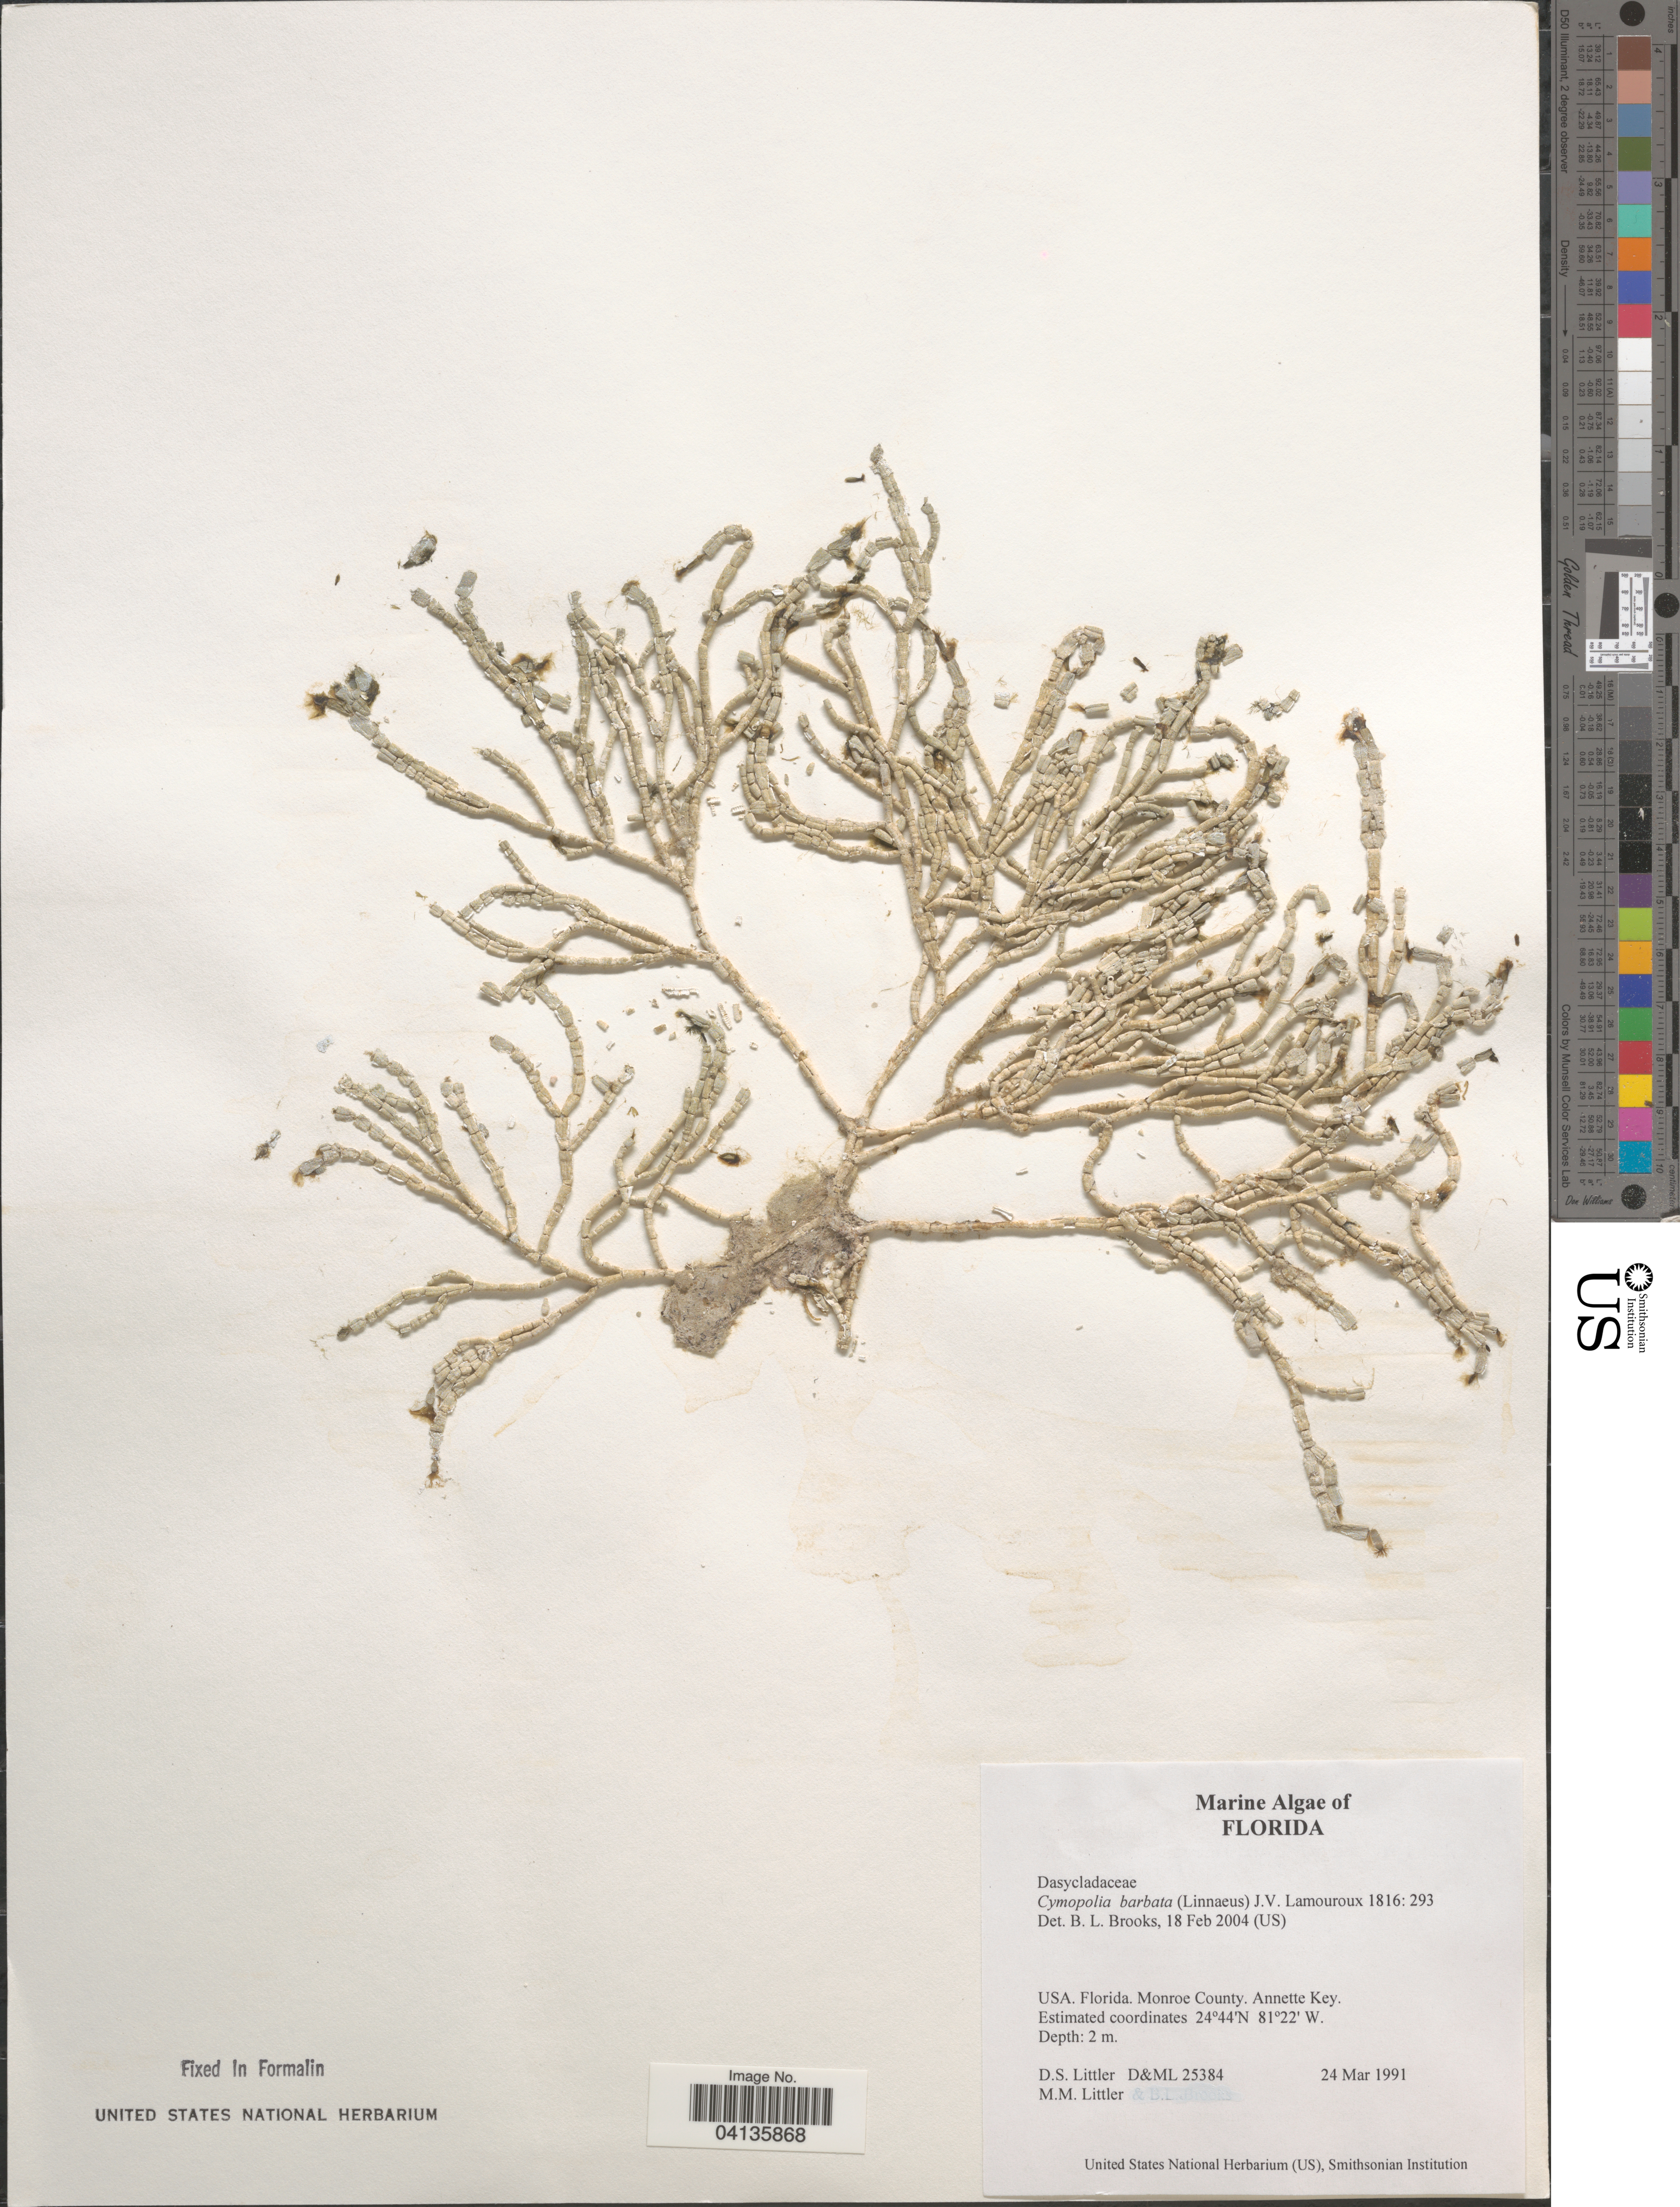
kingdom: Plantae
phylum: Chlorophyta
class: Ulvophyceae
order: Dasycladales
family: Dasycladaceae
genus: Cymopolia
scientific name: Cymopolia barbata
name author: (L.) J.V.Lamouroux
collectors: D. S. Littler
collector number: D&ML 25384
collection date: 1991-03-24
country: United States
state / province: Florida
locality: Monroe County. Annette Key.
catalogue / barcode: US 238770